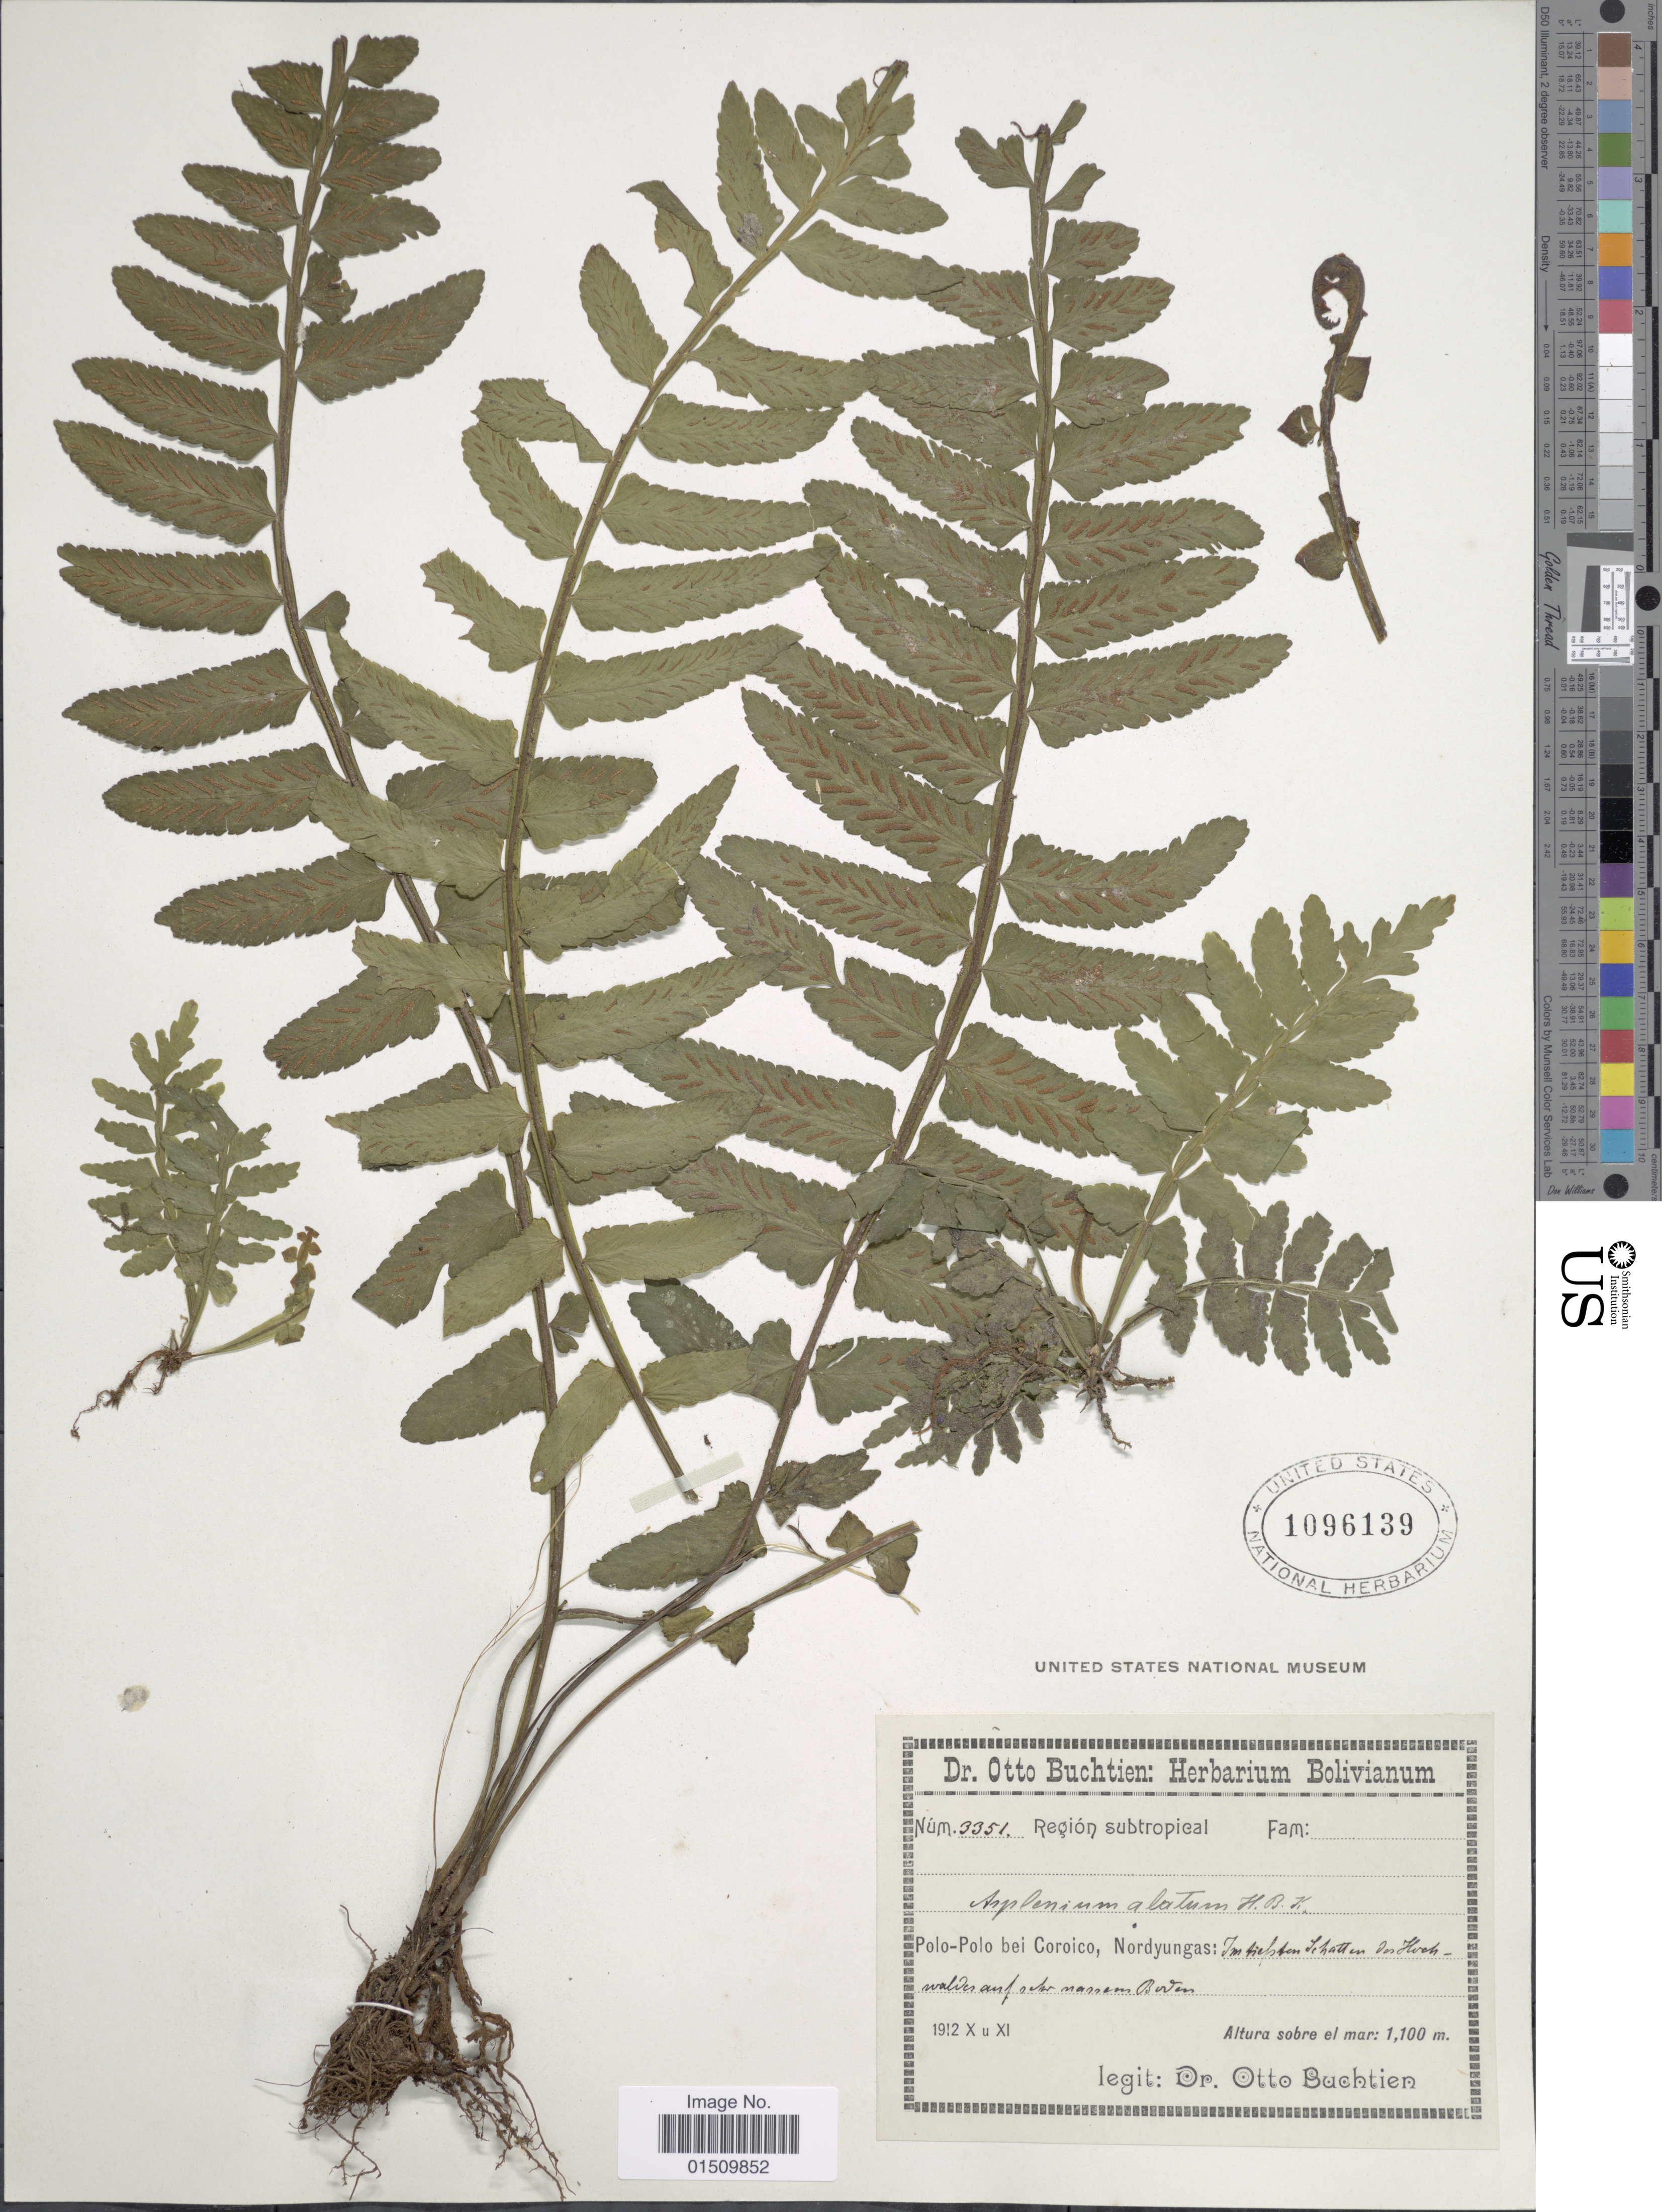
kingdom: Plantae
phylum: Tracheophyta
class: Polypodiopsida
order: Polypodiales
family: Aspleniaceae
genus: Asplenium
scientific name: Asplenium alatum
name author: Humb. & Bonpl. ex Willd.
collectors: O. Buchtien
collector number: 3351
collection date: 1912-10/1912-11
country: Bolivia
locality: Polo-Polo bei Coroico, Nord Yungas: im tielsten Schatten onhouhwakver and sefr massem.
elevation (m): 1100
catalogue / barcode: US 1096139